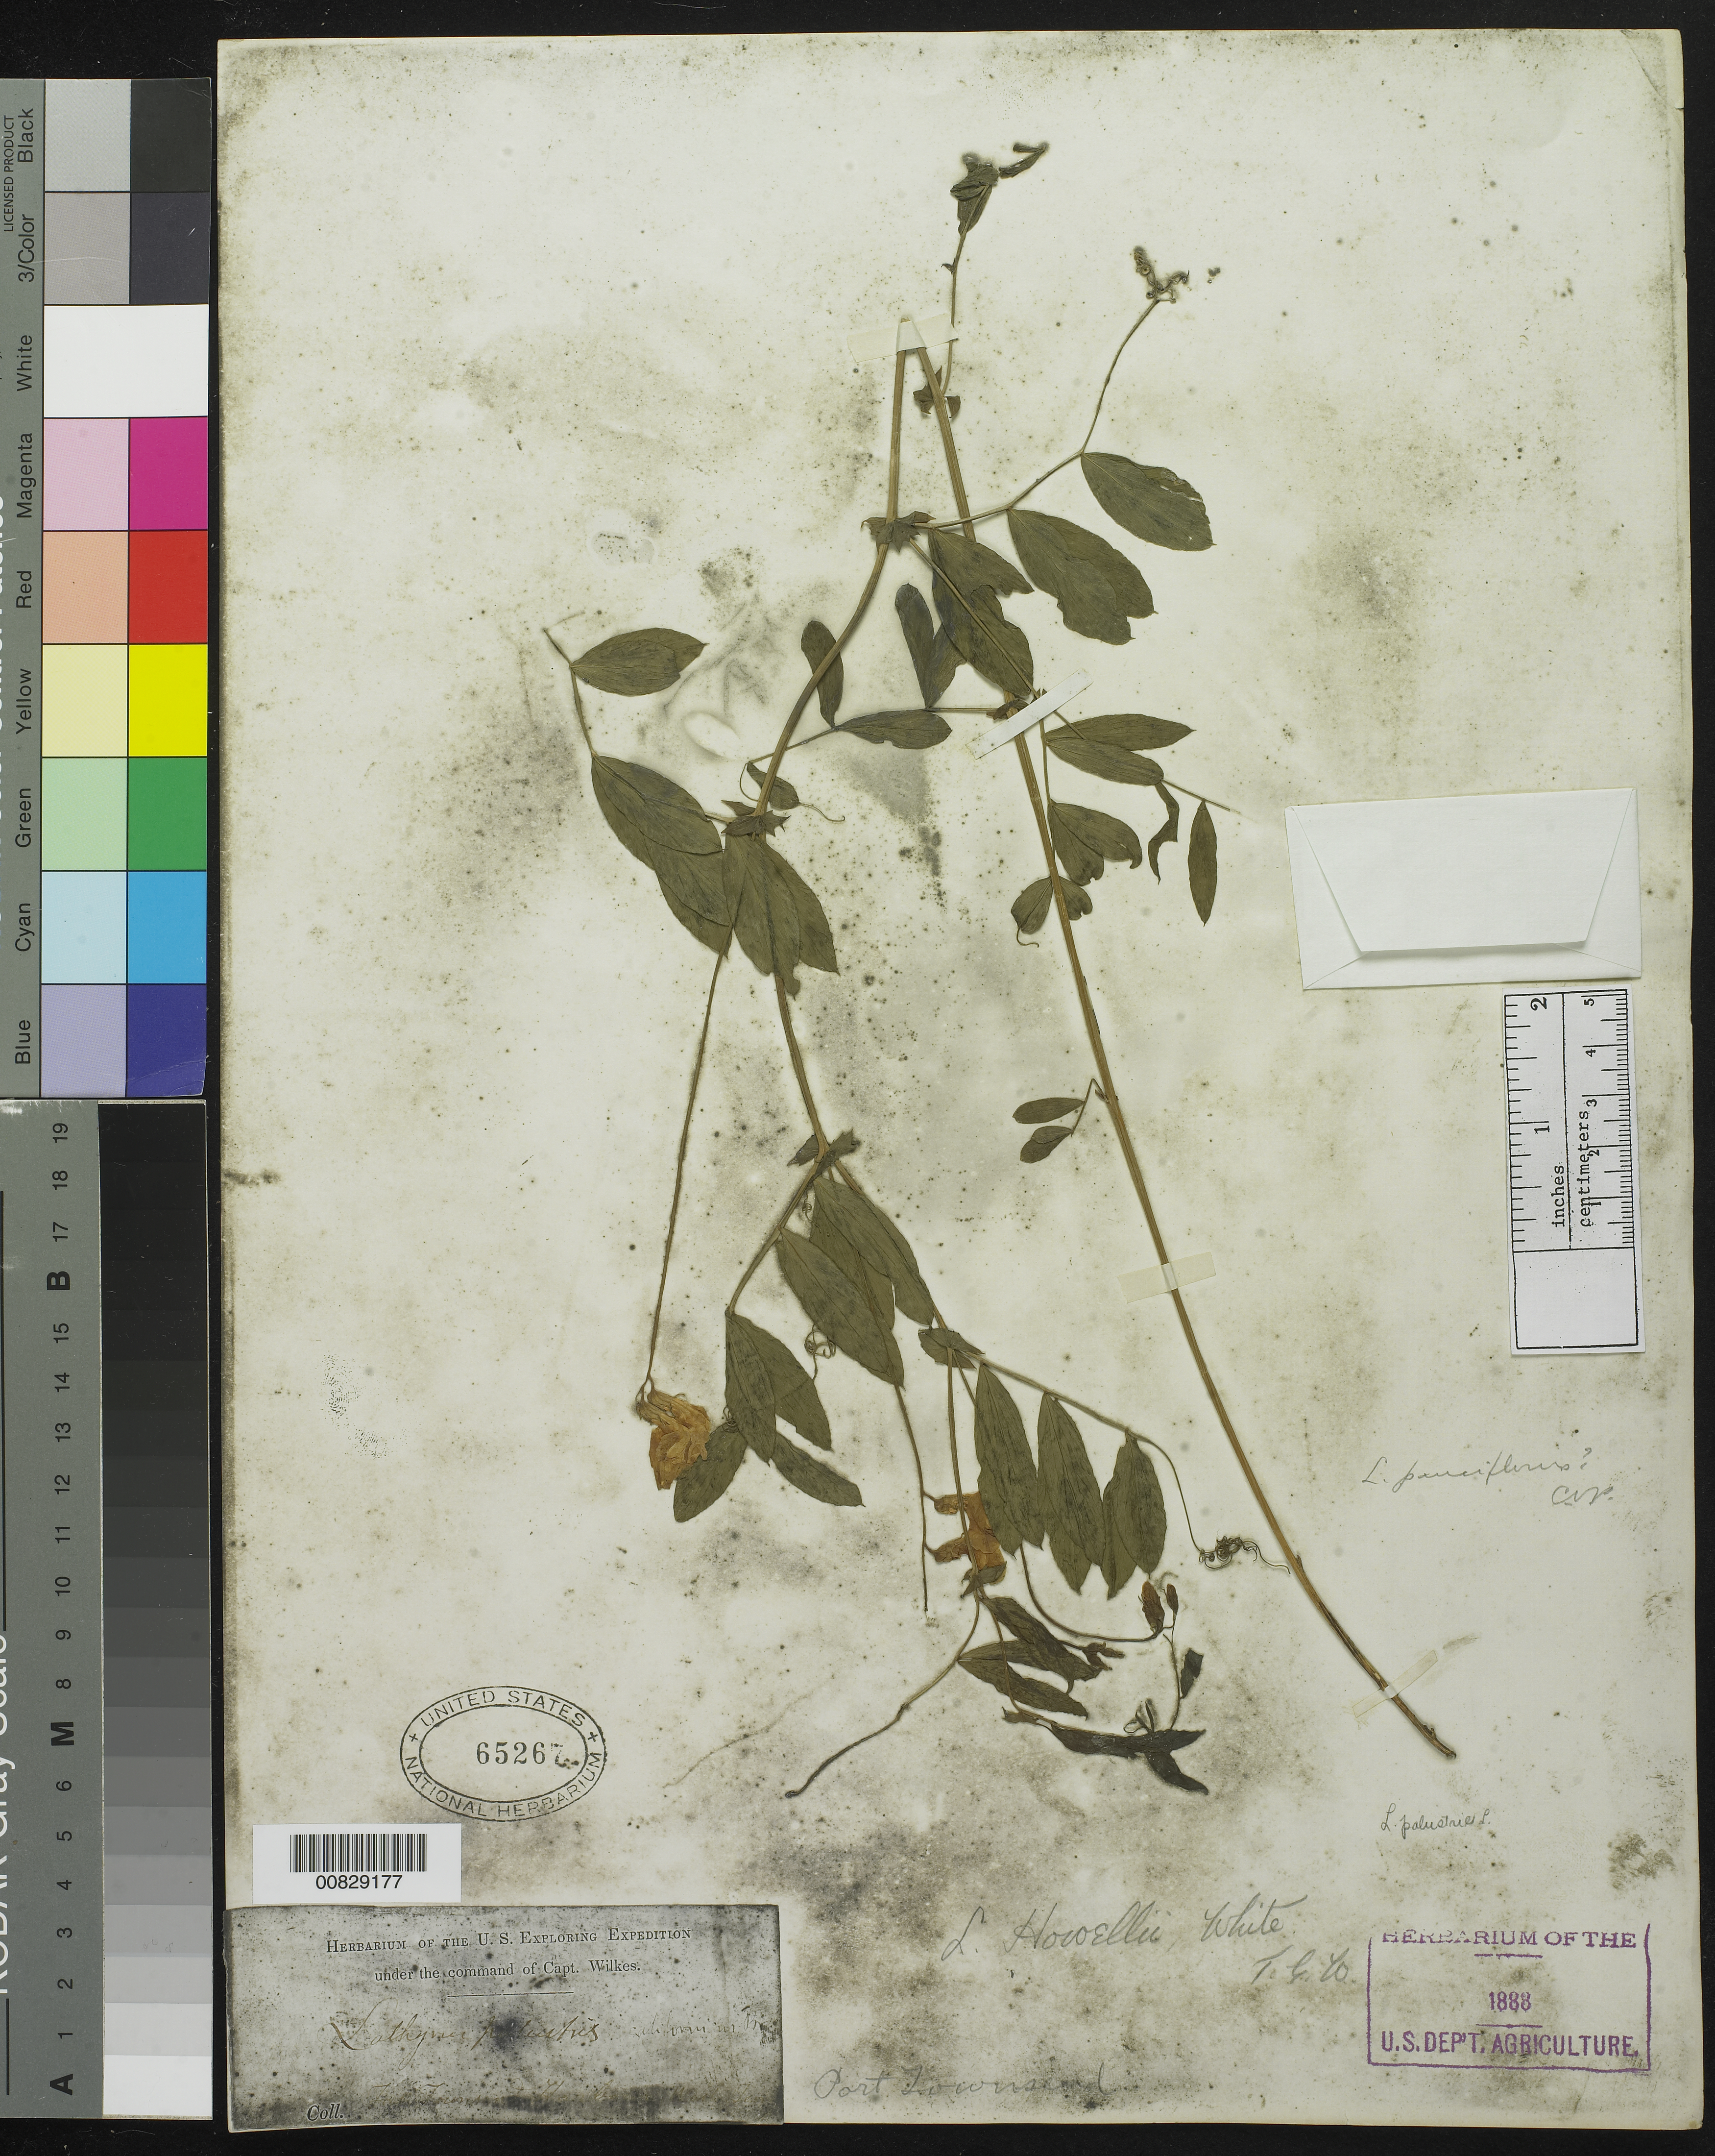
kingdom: Plantae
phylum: Tracheophyta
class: Magnoliopsida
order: Fabales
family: Fabaceae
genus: Lathyrus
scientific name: Lathyrus palustris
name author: L.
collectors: Wilkes Explor. Exped.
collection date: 1838/1842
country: United States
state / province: Washington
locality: Fort Townsend Harbor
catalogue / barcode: US 65267